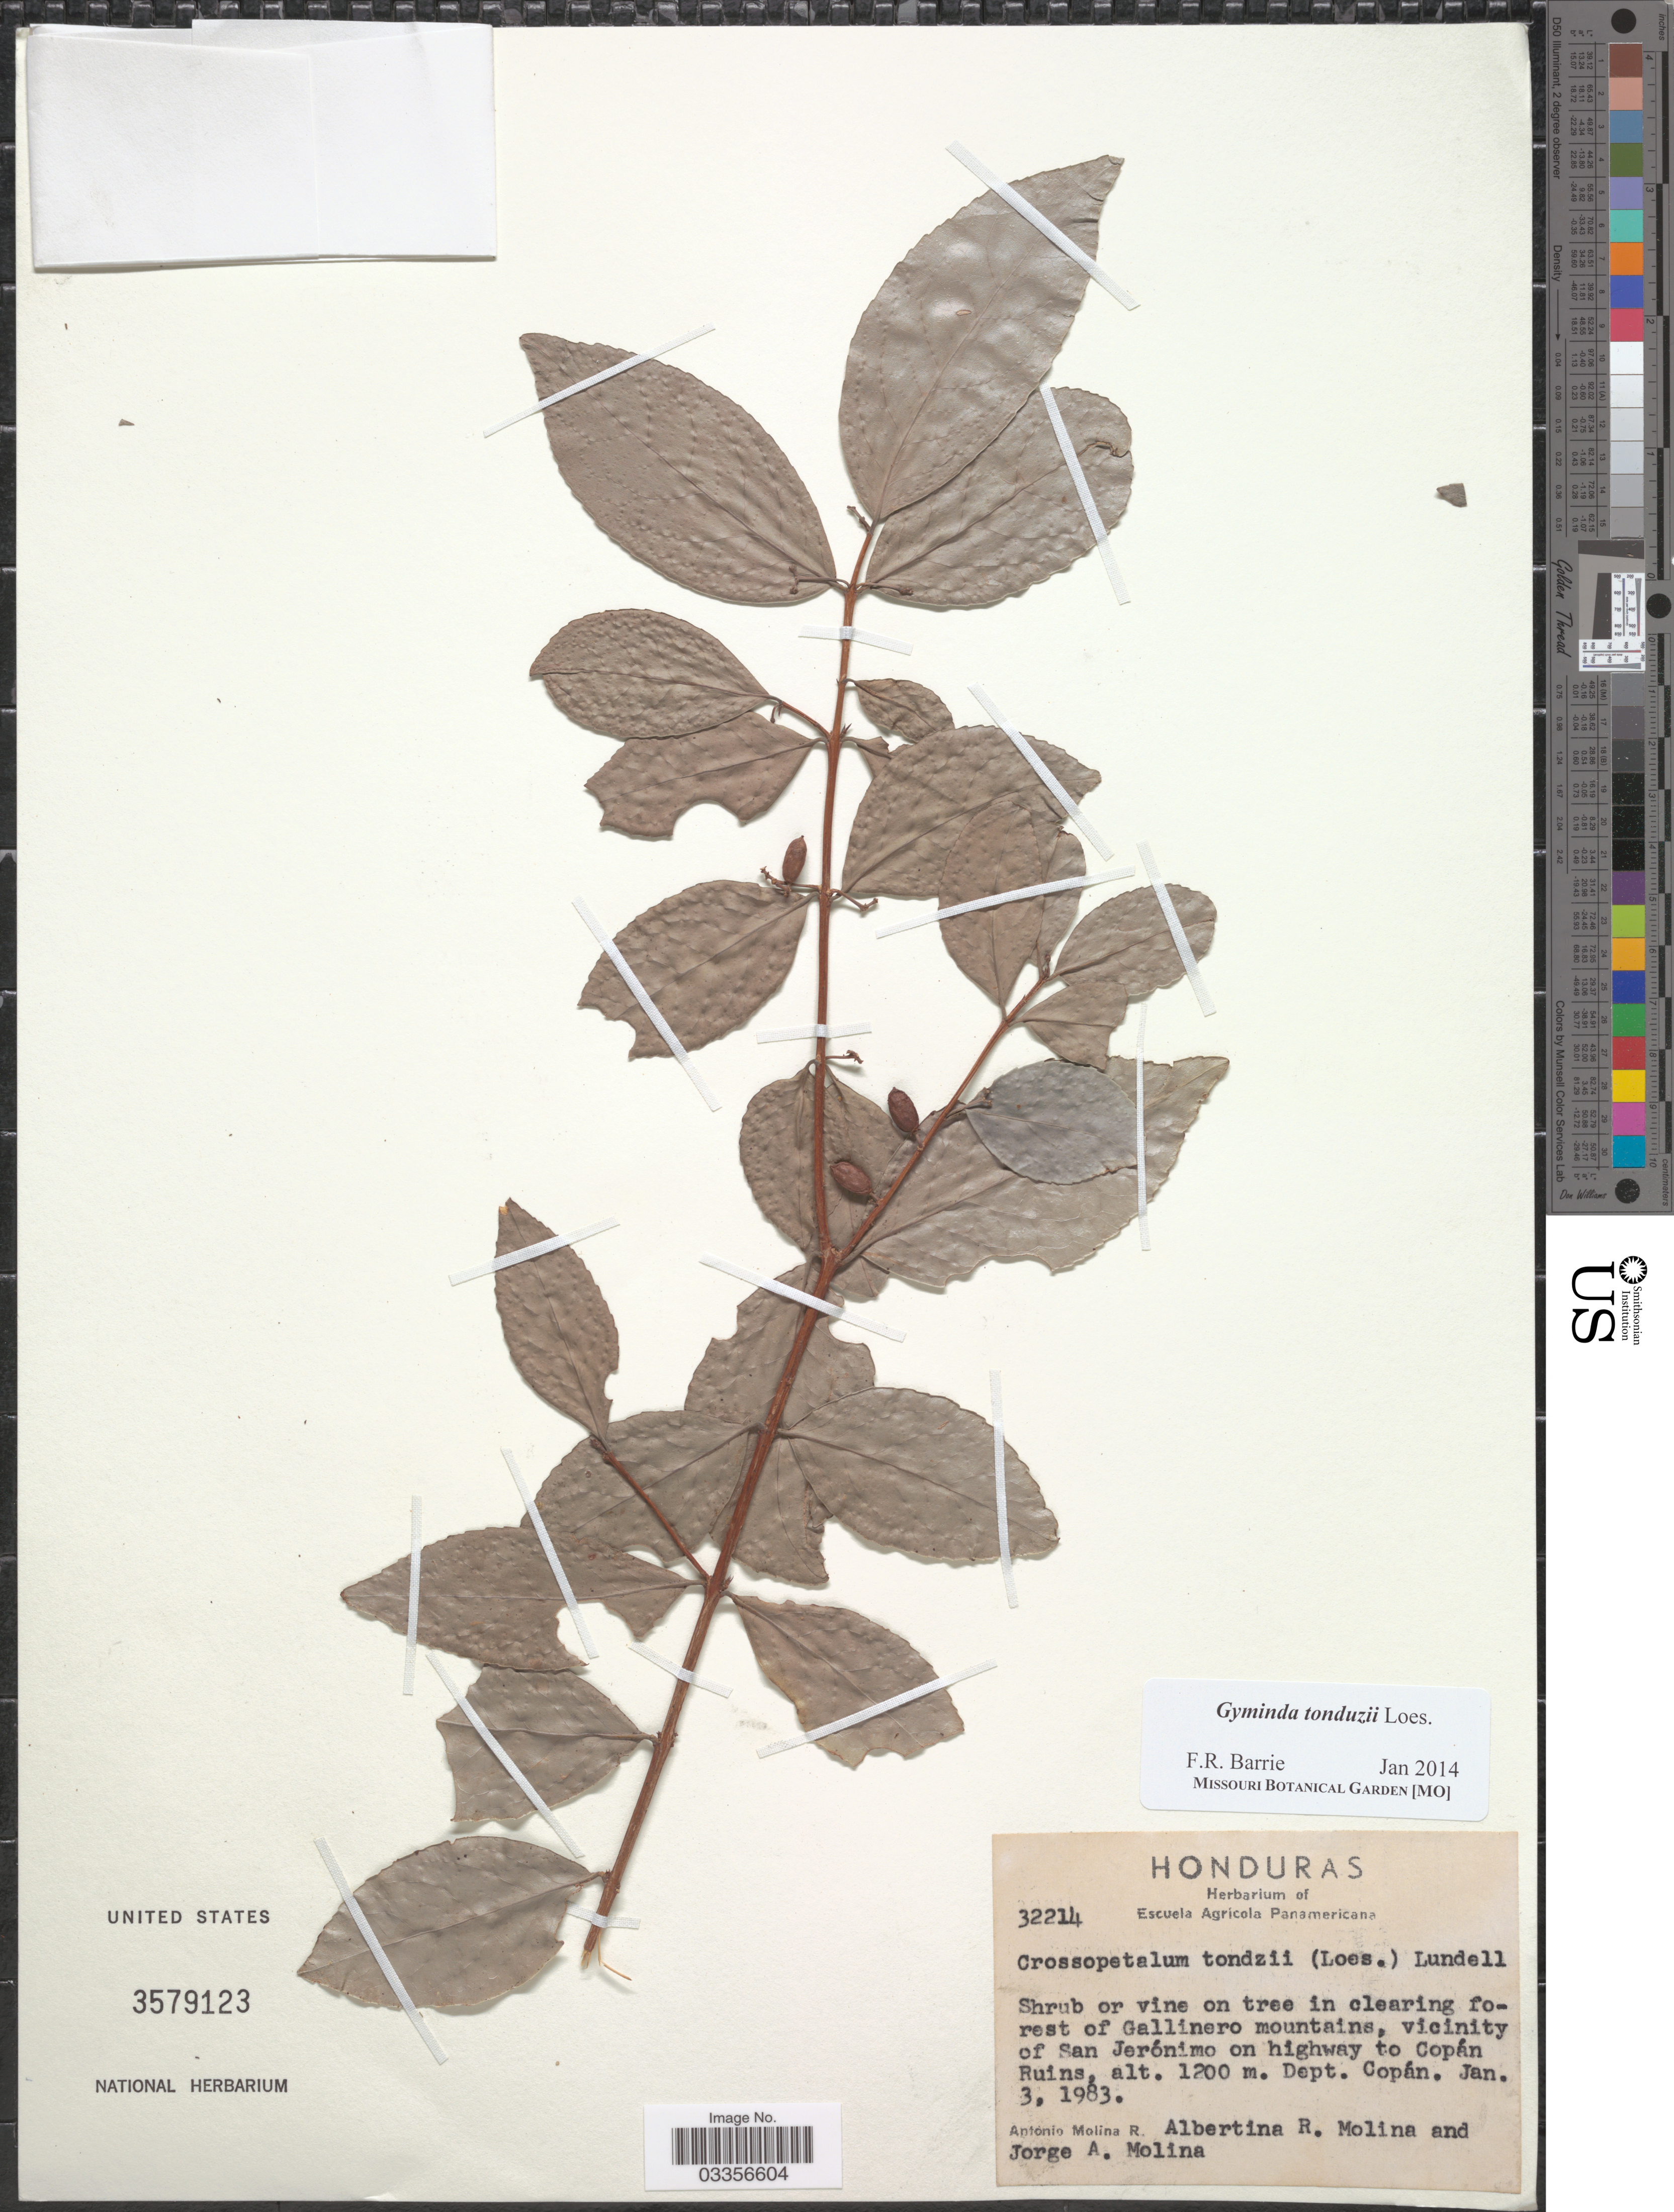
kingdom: Plantae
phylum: Tracheophyta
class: Magnoliopsida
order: Celastrales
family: Celastraceae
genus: Gyminda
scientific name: Gyminda tonduzii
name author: Loes.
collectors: A. Molina R., A. R. Molina & J. A. Molina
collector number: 32214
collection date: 1983-01-03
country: Honduras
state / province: Copán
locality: Shrub or vine tree in clearing forest of Gallinero mountains, vicinity of San Jerónimo on highway to Copán Ruins, Dept. Copán.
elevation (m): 1200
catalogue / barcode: US 3579123